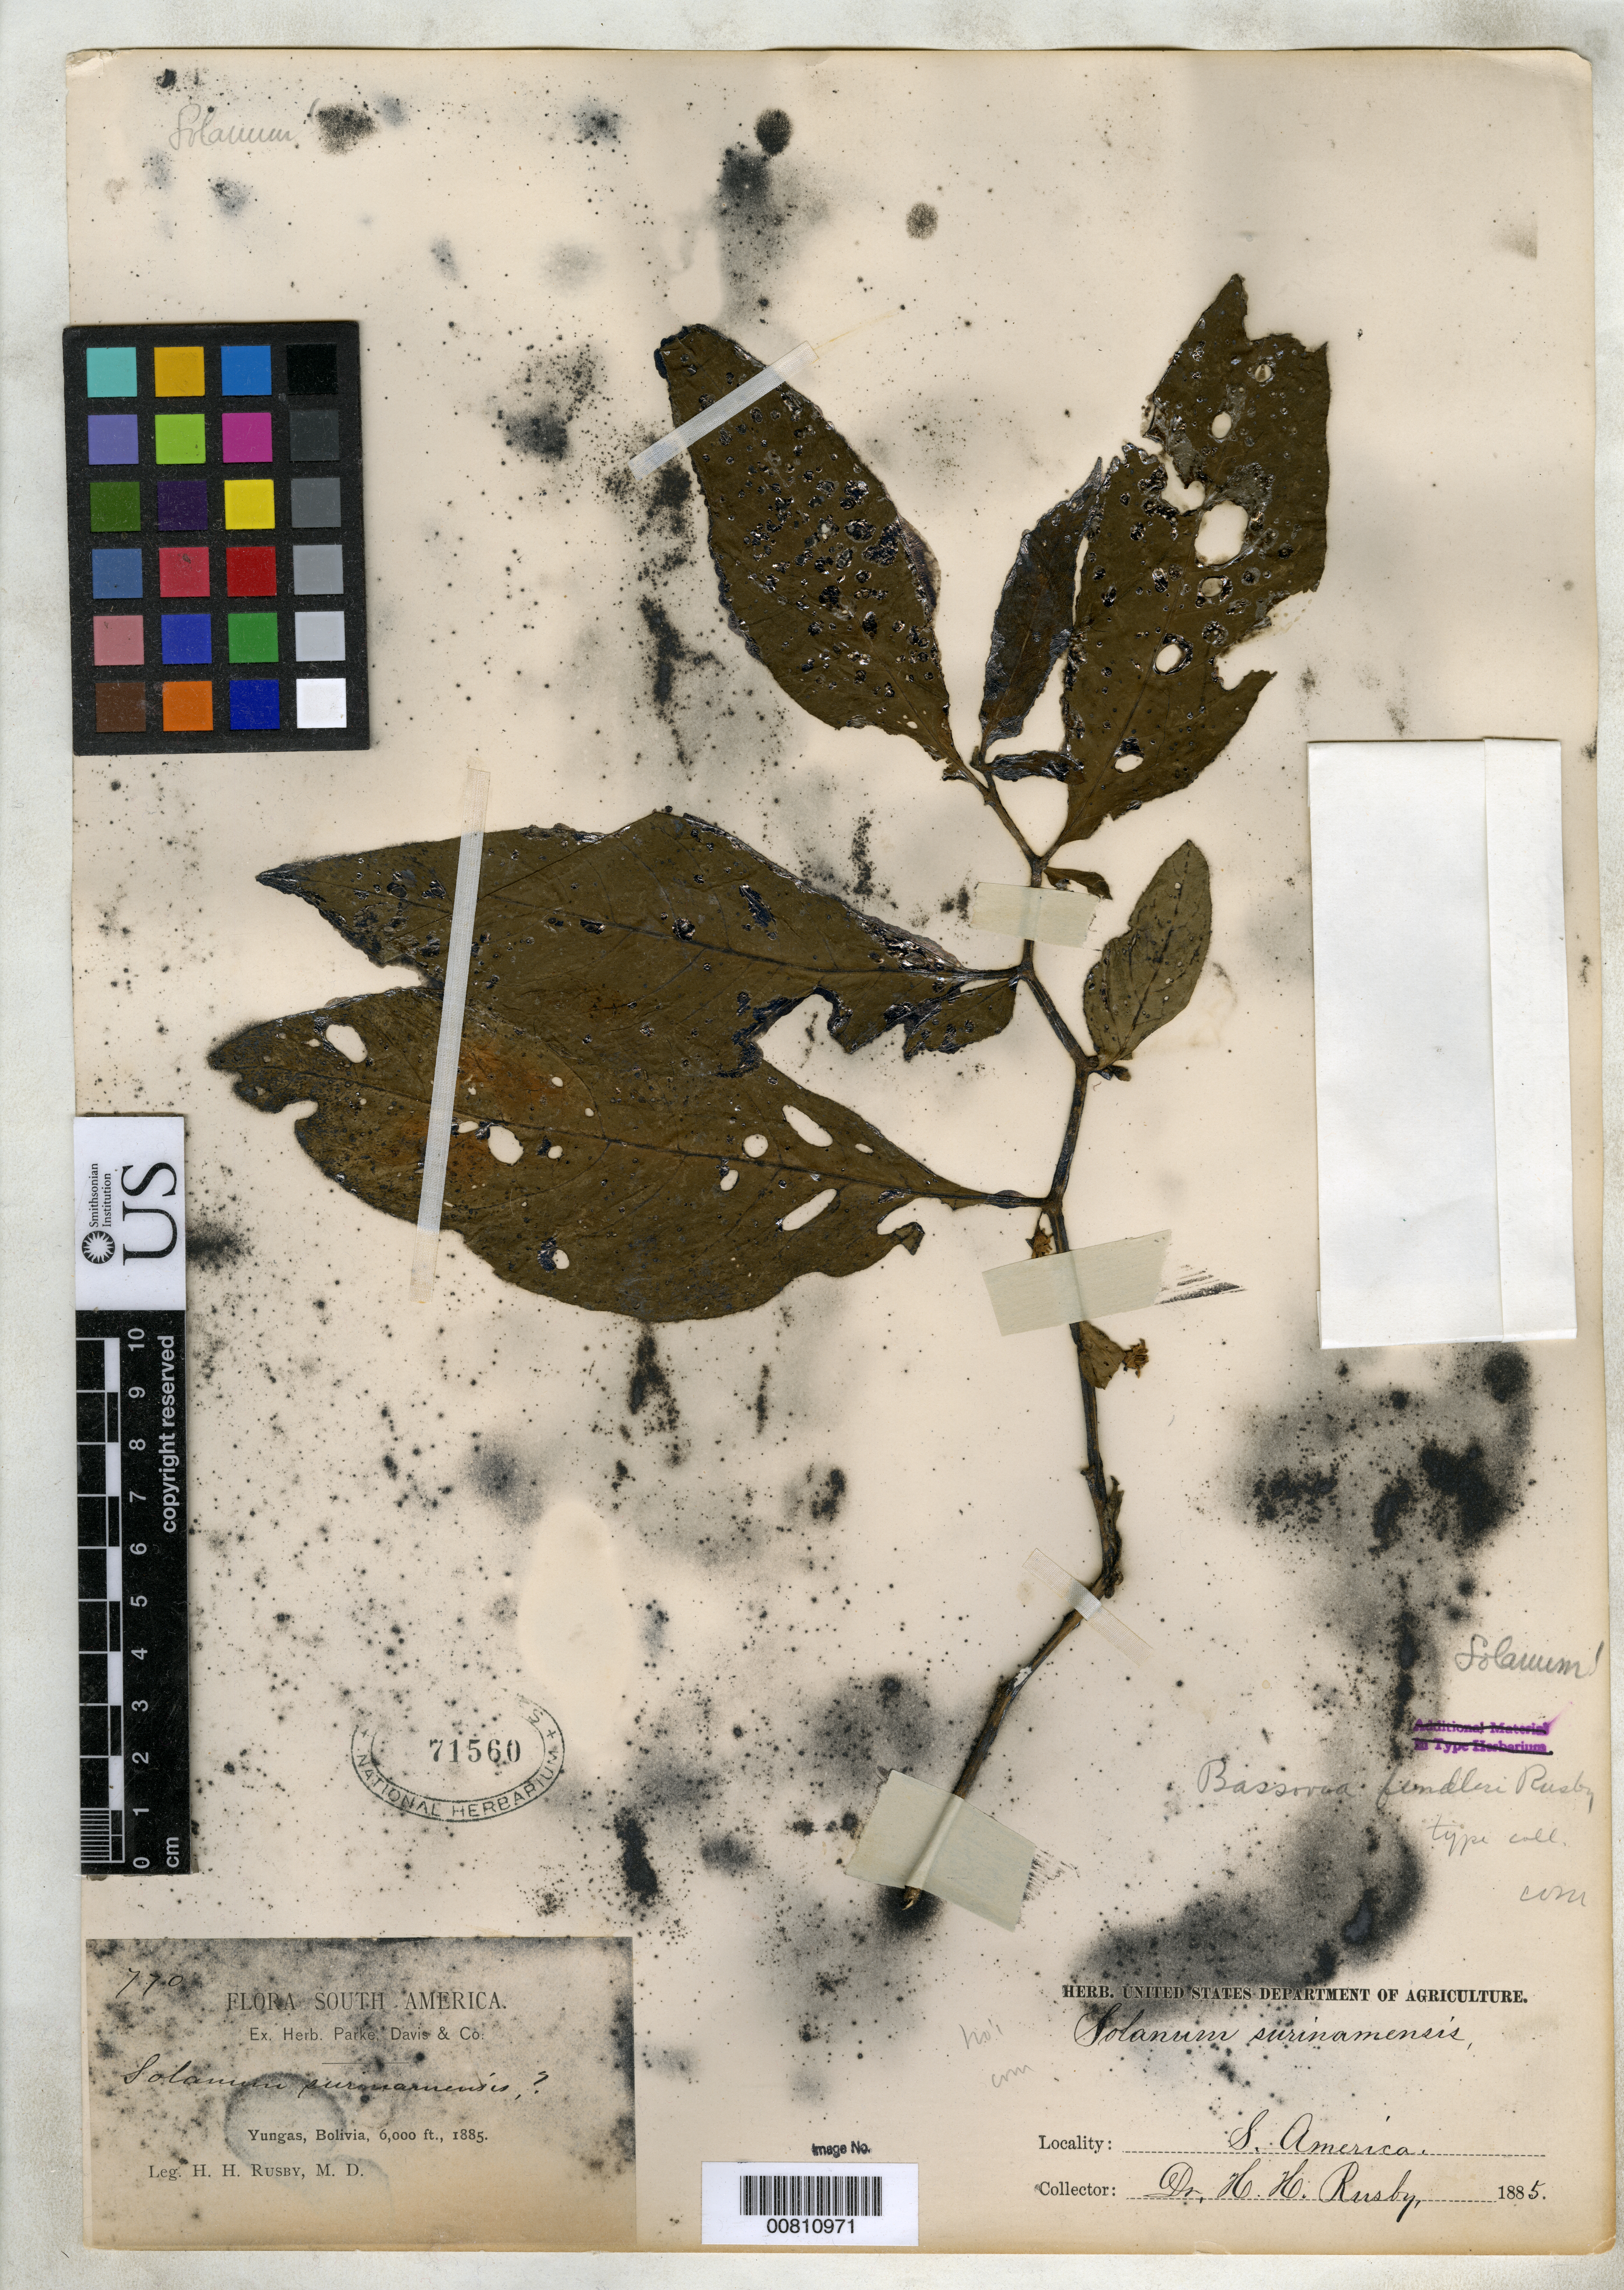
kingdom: Plantae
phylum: Tracheophyta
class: Magnoliopsida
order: Solanales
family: Solanaceae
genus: Bassovia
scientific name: Bassovia fendleri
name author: Rusby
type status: Isotype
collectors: H. H. Rusby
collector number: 770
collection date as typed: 1885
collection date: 1885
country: Bolivia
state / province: La Paz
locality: Yungas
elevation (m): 1829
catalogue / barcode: US 71560